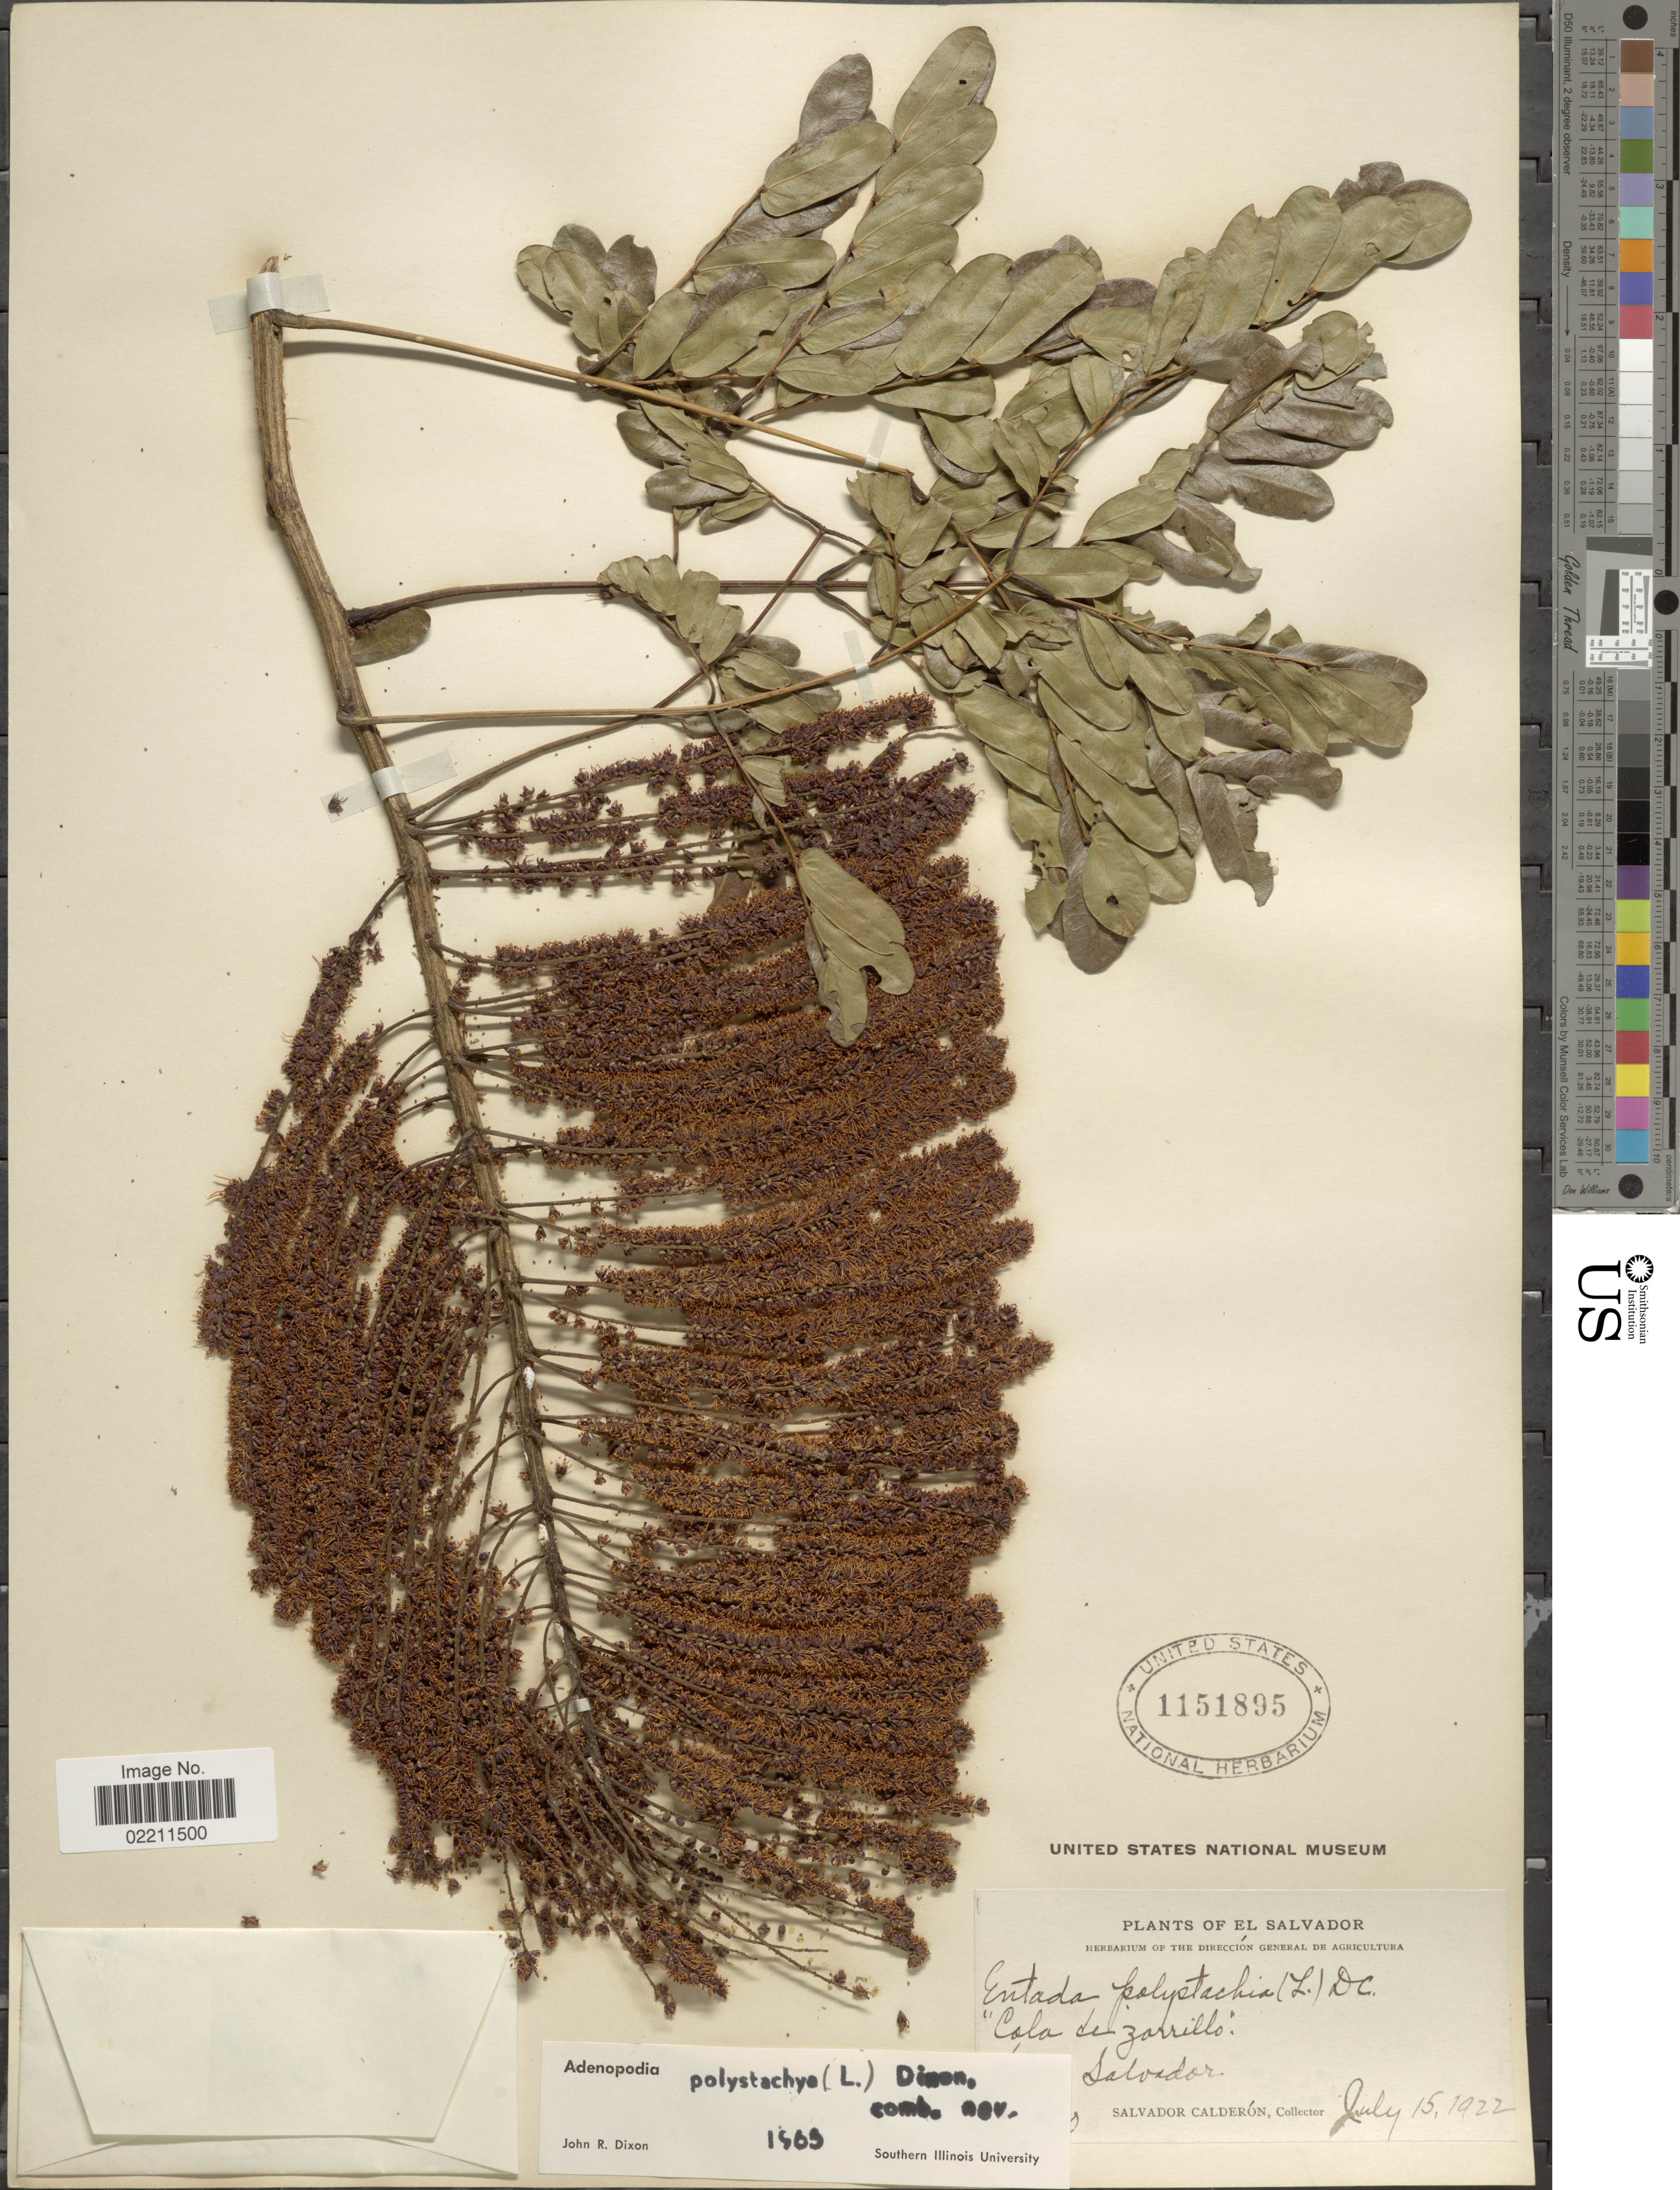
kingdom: Plantae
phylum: Tracheophyta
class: Magnoliopsida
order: Fabales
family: Fabaceae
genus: Entada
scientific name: Entada polystachya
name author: (L.) DC.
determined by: Strong, Mark T., (BOT), Smithsonian Institution - National Museum of Natural History (UNITED STATES)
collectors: S. Calderón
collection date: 1922-07-15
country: El Salvador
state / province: San Salvador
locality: El Salvador, [illegible text] Salvador.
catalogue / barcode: US 1151895